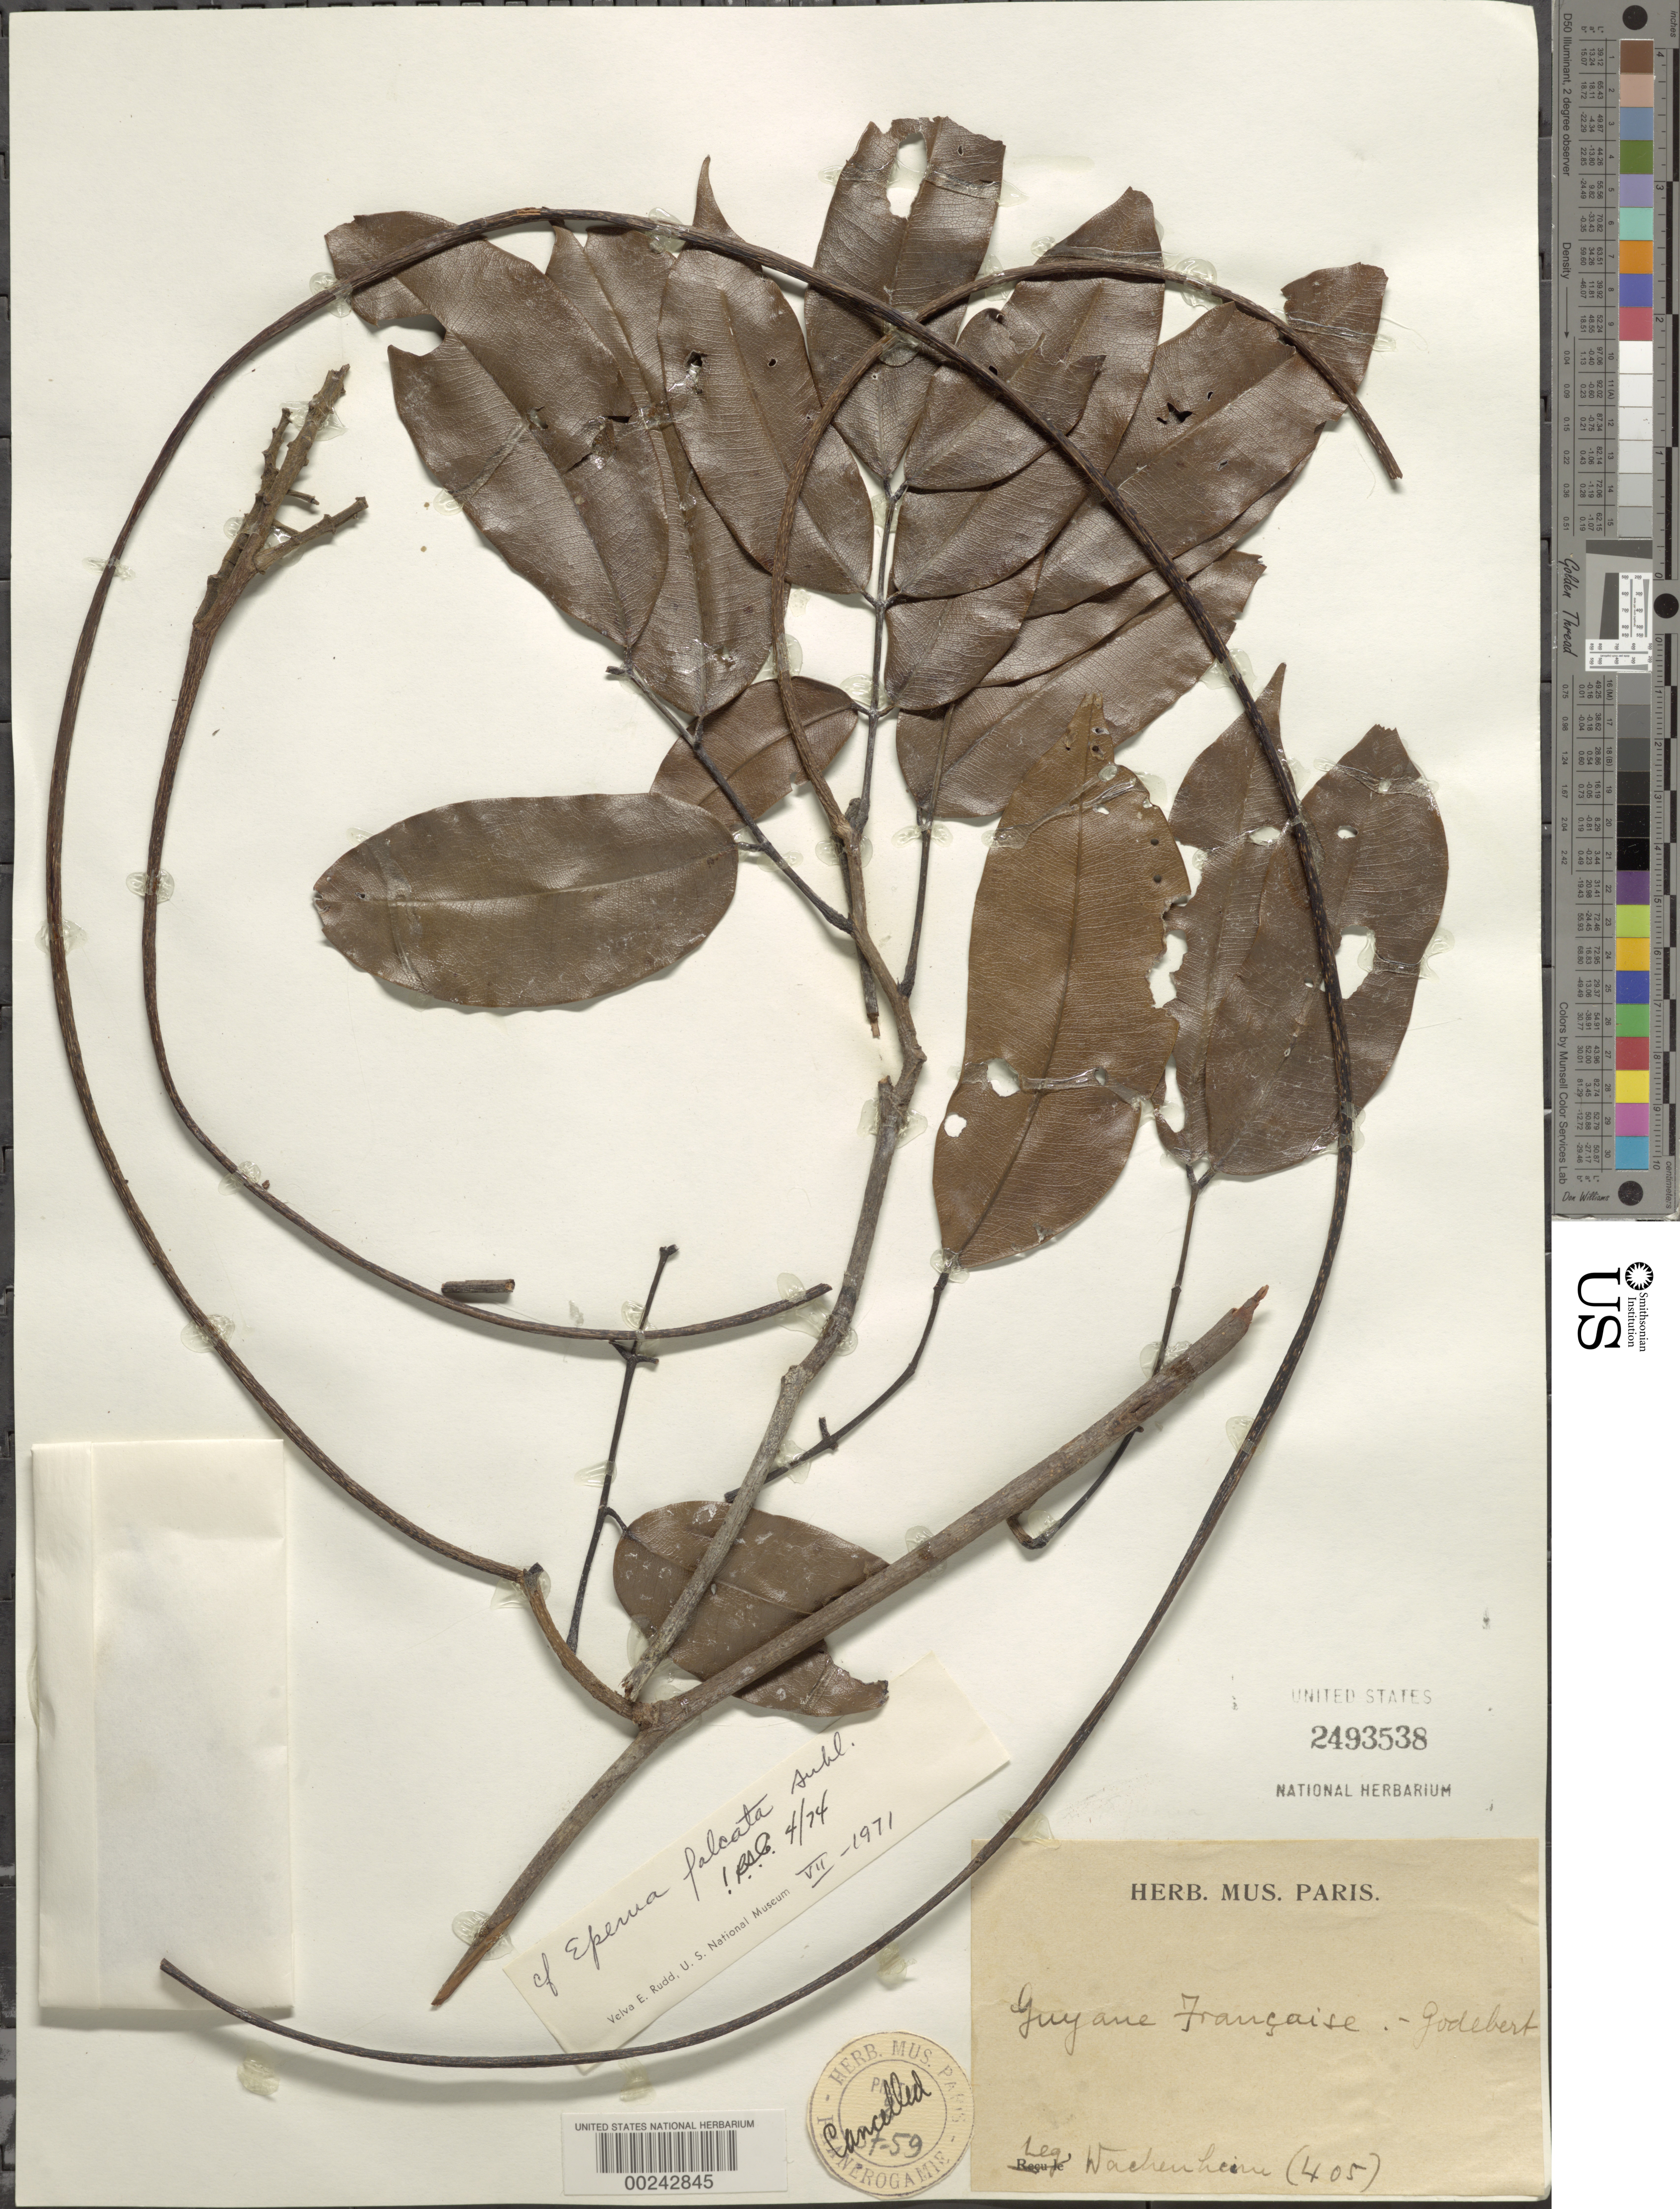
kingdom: Plantae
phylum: Tracheophyta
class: Magnoliopsida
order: Fabales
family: Fabaceae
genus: Eperua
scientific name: Eperua falcata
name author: Aubl.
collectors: G. Wachenheim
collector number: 405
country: French Guiana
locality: Godebert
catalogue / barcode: US 2493538